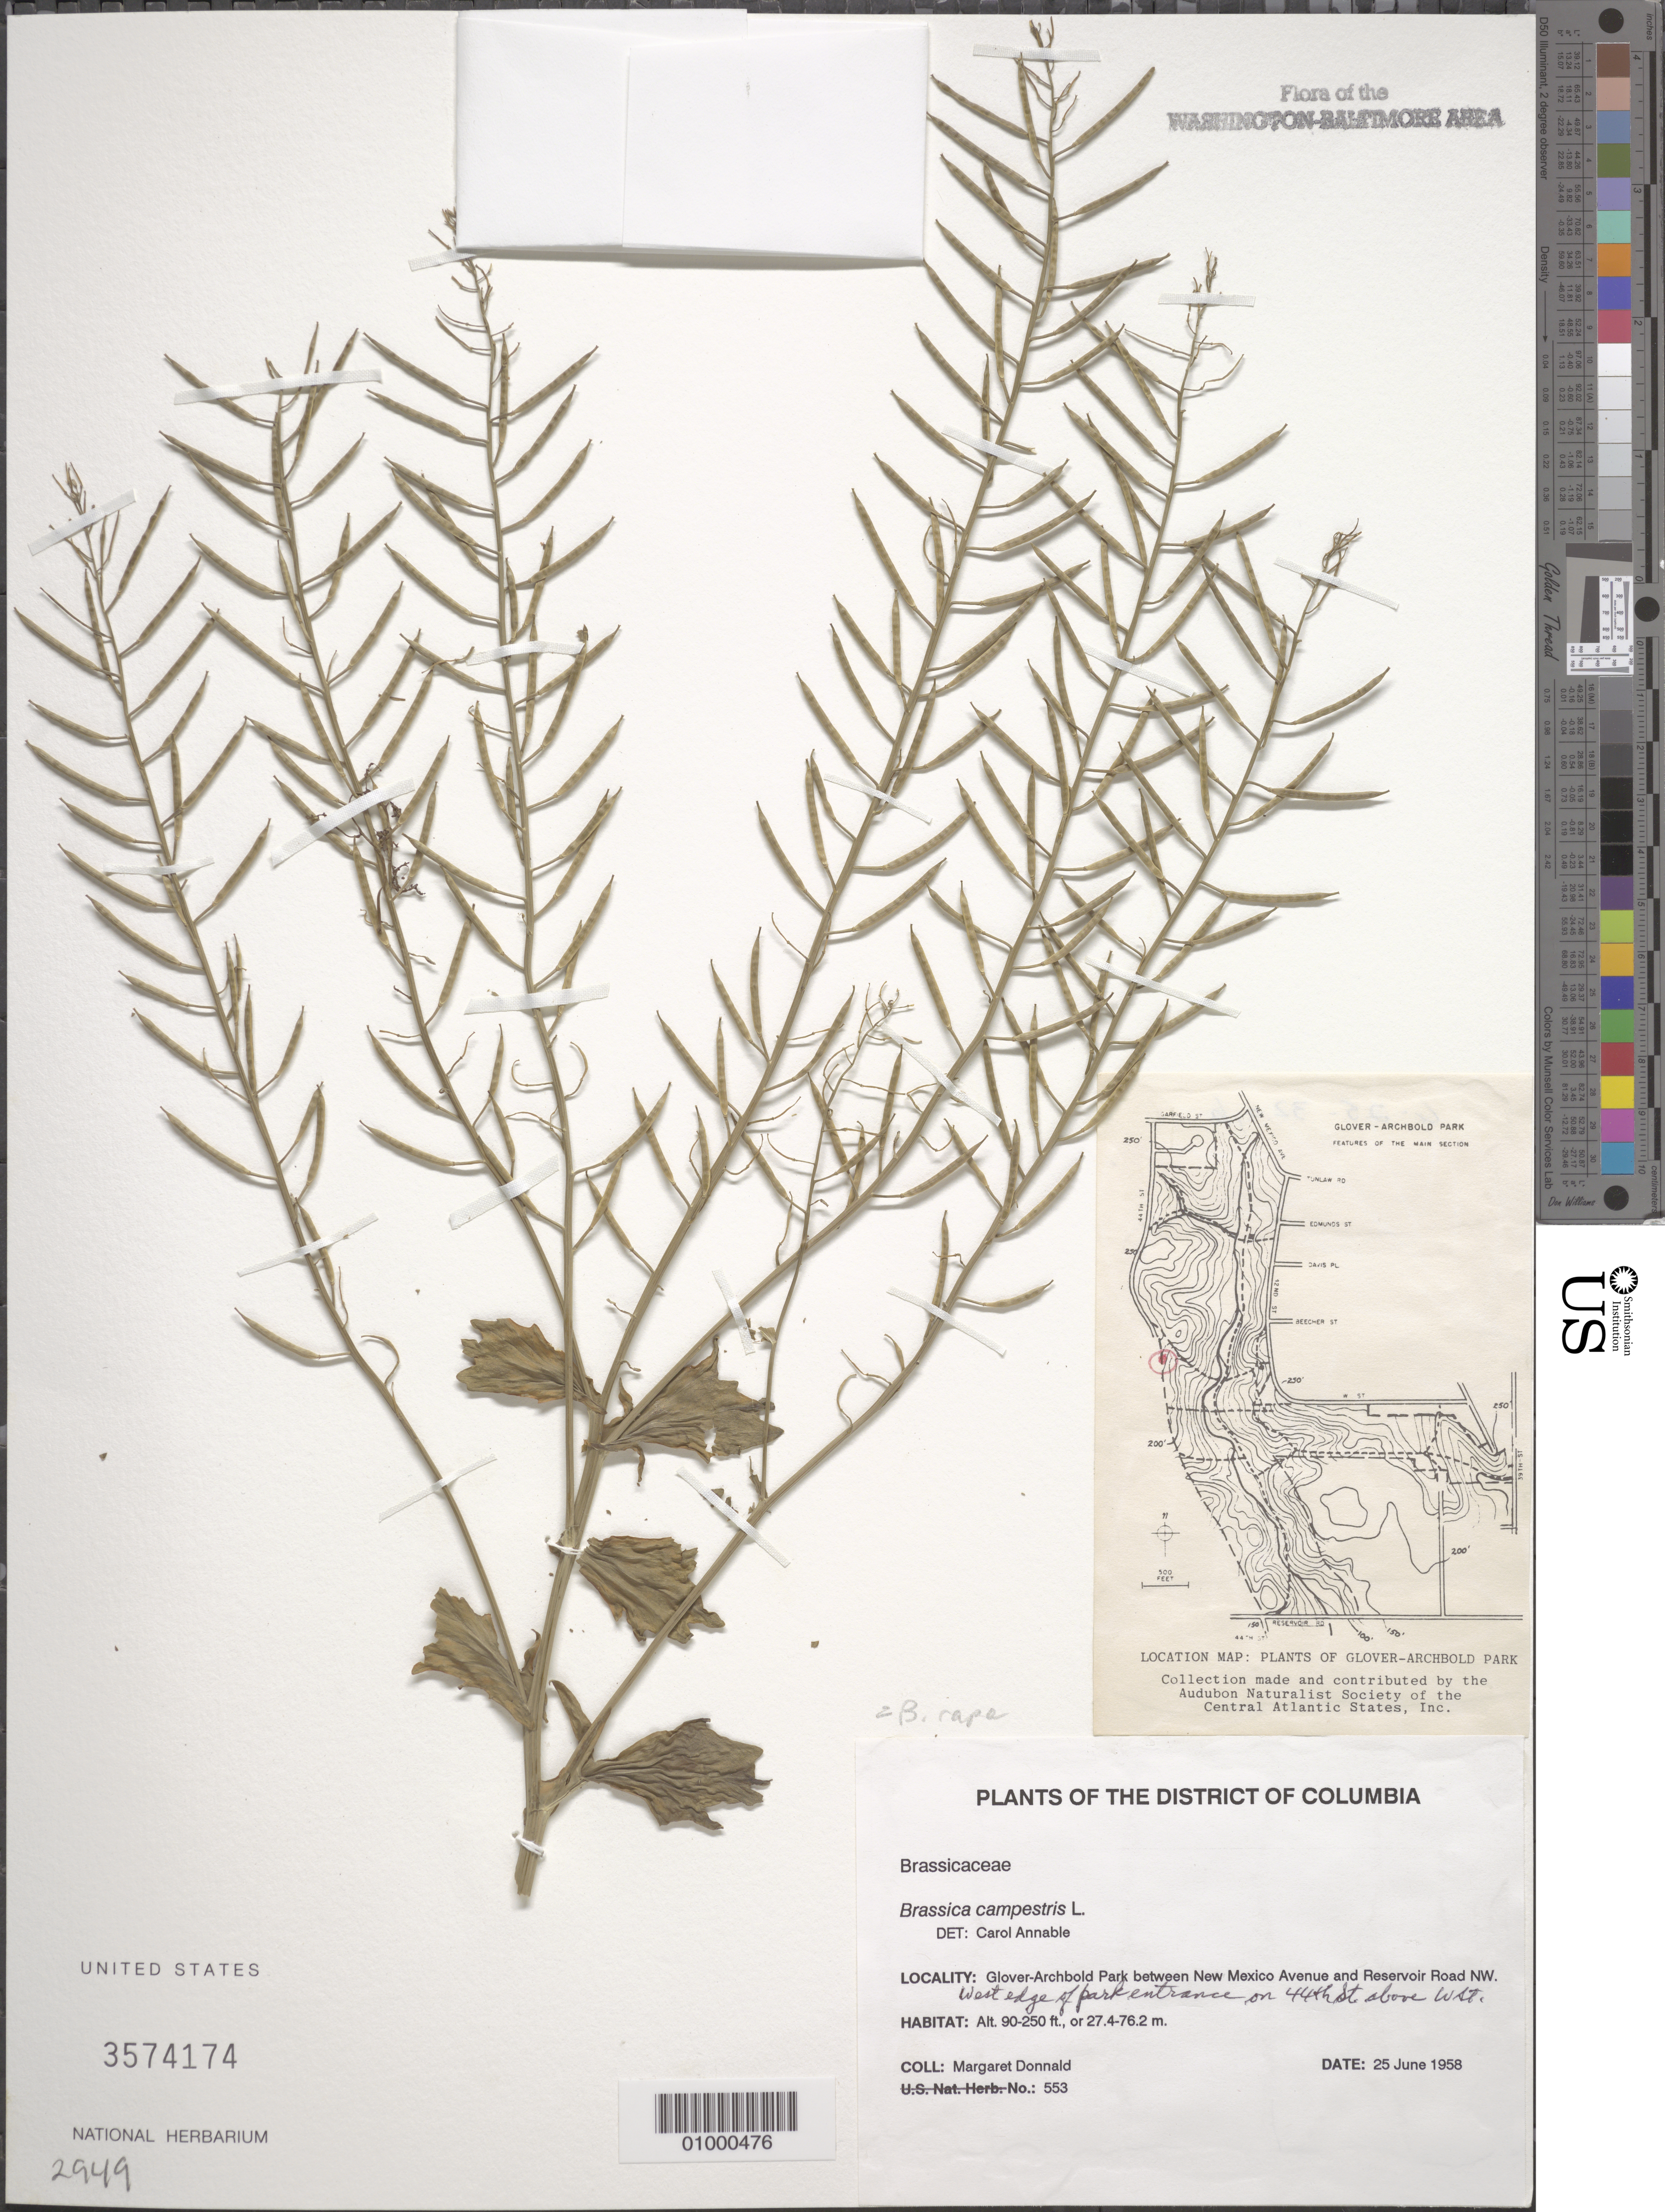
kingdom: Plantae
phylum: Tracheophyta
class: Magnoliopsida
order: Brassicales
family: Brassicaceae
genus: Brassica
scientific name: Brassica rapa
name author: L.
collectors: M. Donnald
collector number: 553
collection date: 1958-06-25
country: United States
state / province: District of Columbia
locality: Glover-Archbold Park between New Mexico Avenue and Reservoir Road NW. West edge of Park enterance on 44th St. above W St.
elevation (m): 27.4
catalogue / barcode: US 3574174